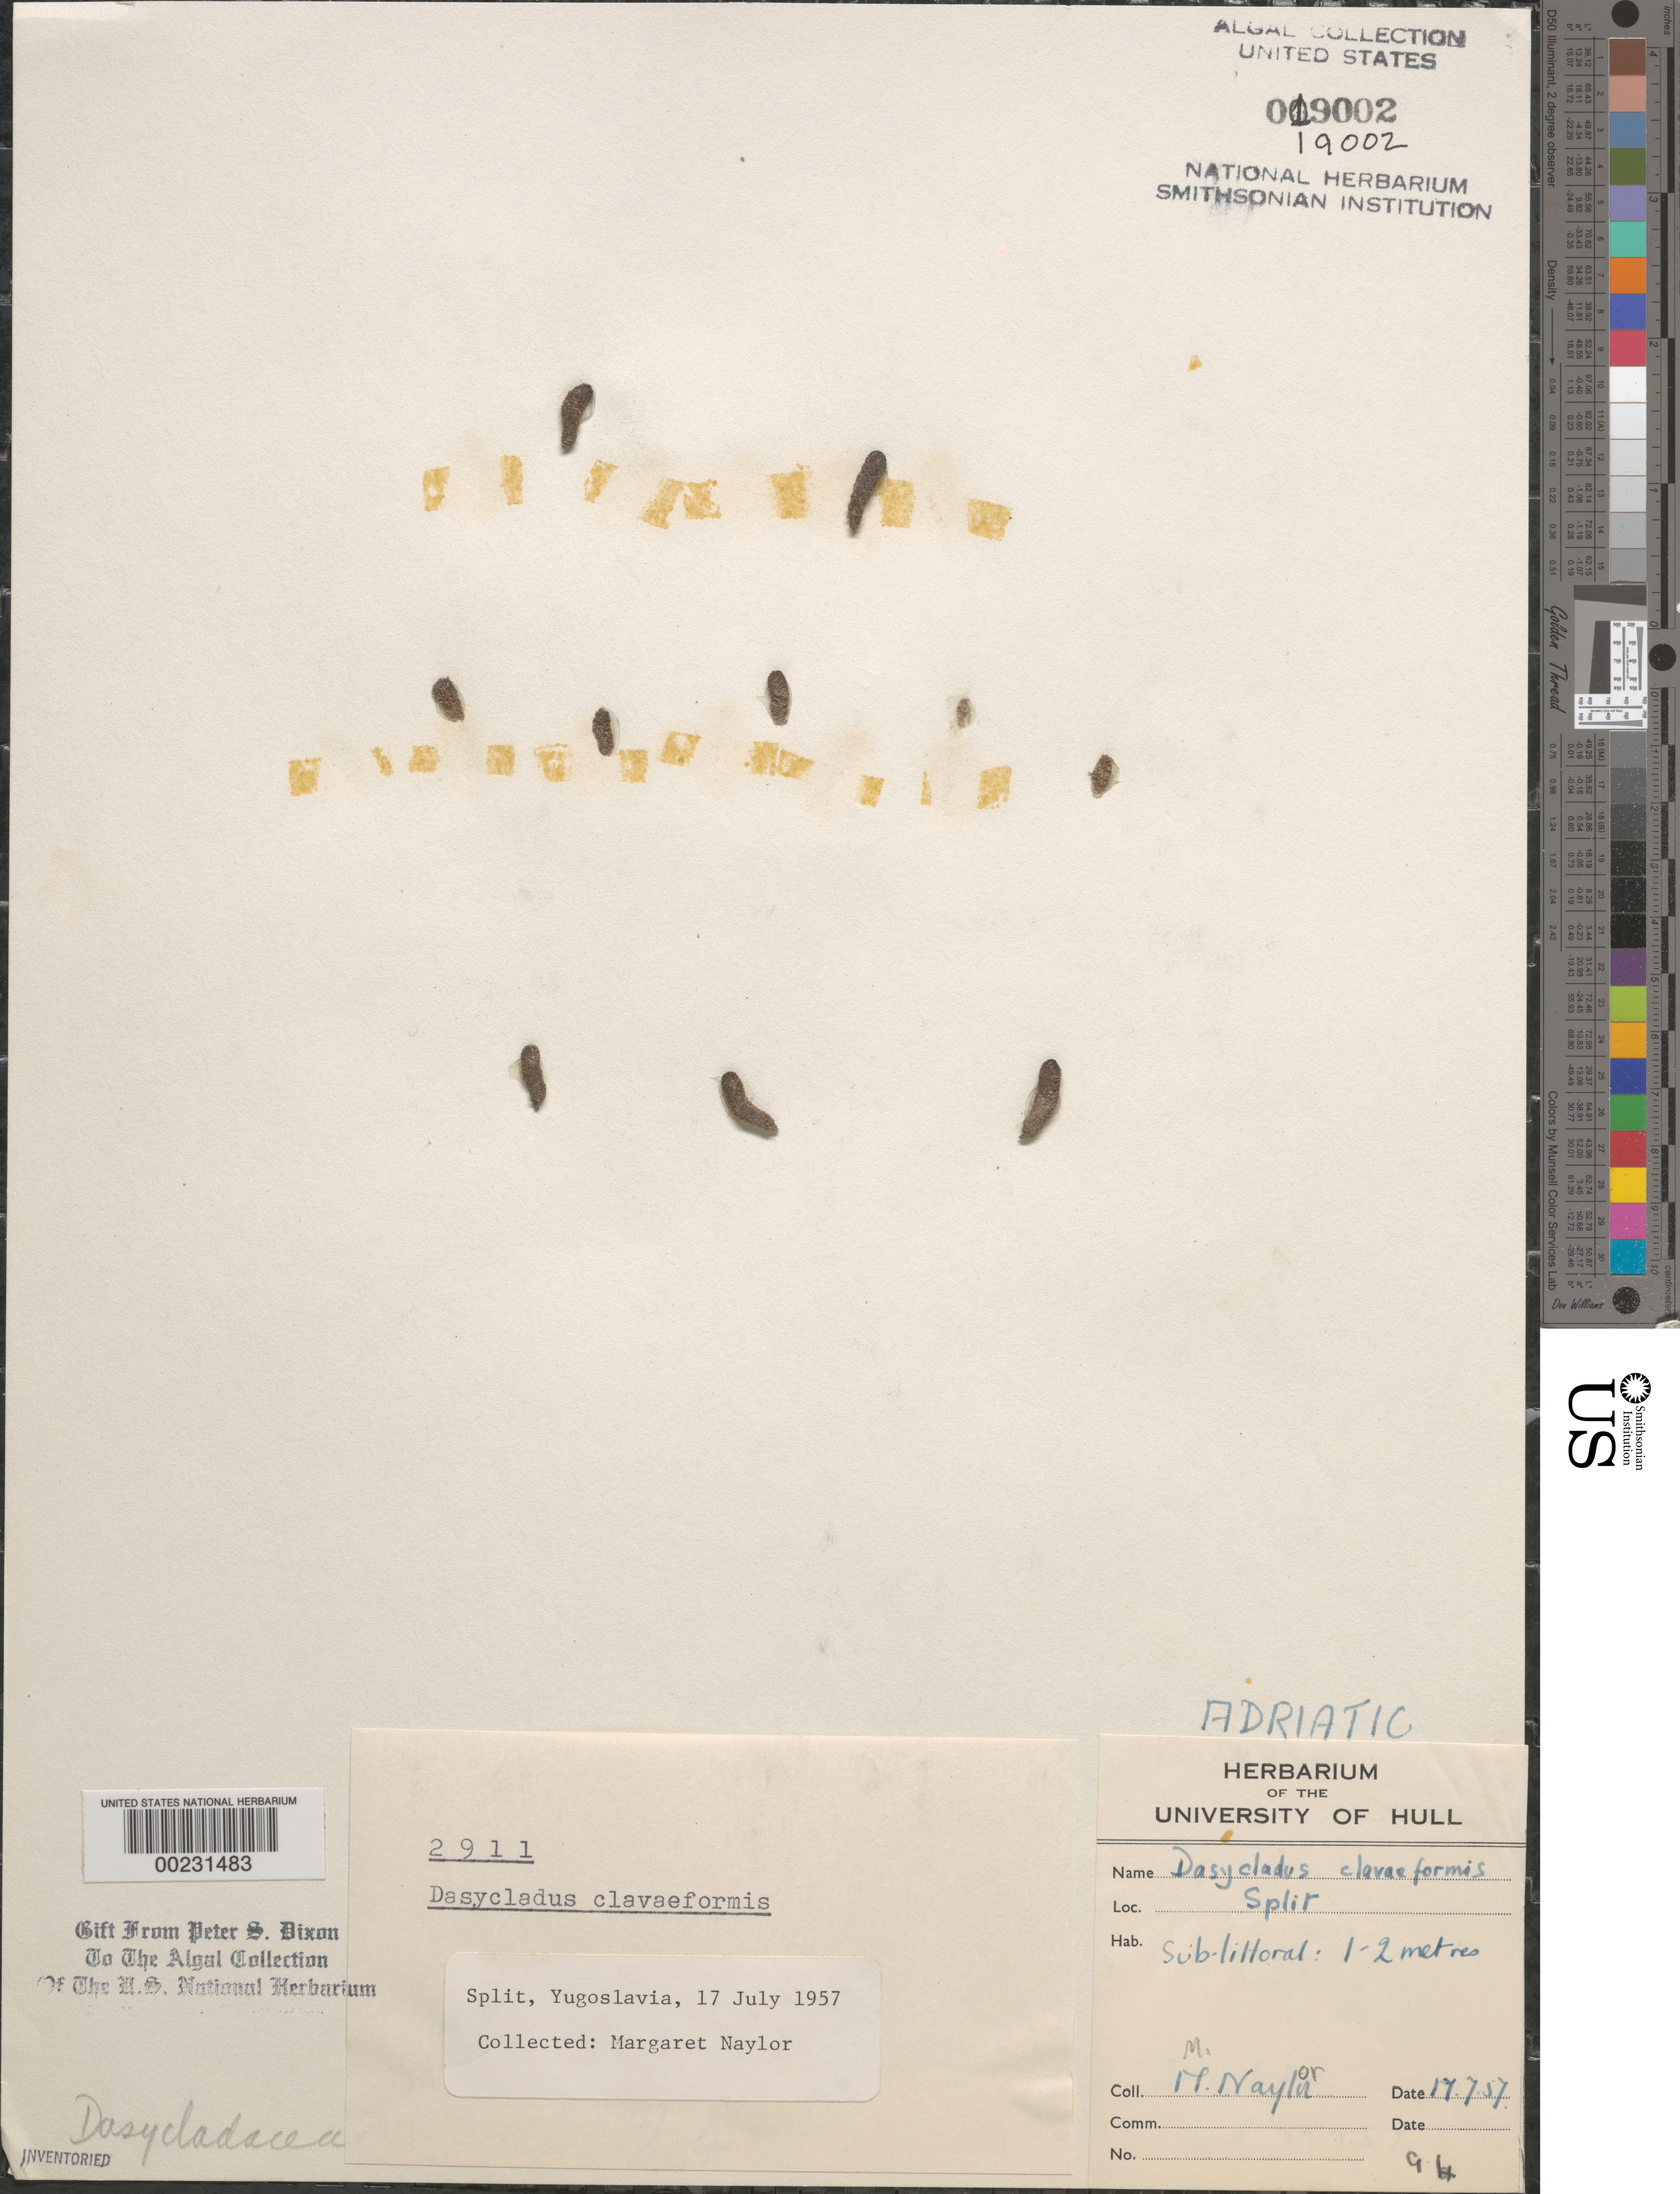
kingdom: Plantae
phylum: Chlorophyta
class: Ulvophyceae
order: Dasycladales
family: Dasycladaceae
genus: Dasycladus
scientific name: Dasycladus clavaeformis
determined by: Dixon, P. S.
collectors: M. Roberts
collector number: PSD 2911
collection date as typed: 17 Jul 1957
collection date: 1957-07-17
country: Croatia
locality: Split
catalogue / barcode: US 19002